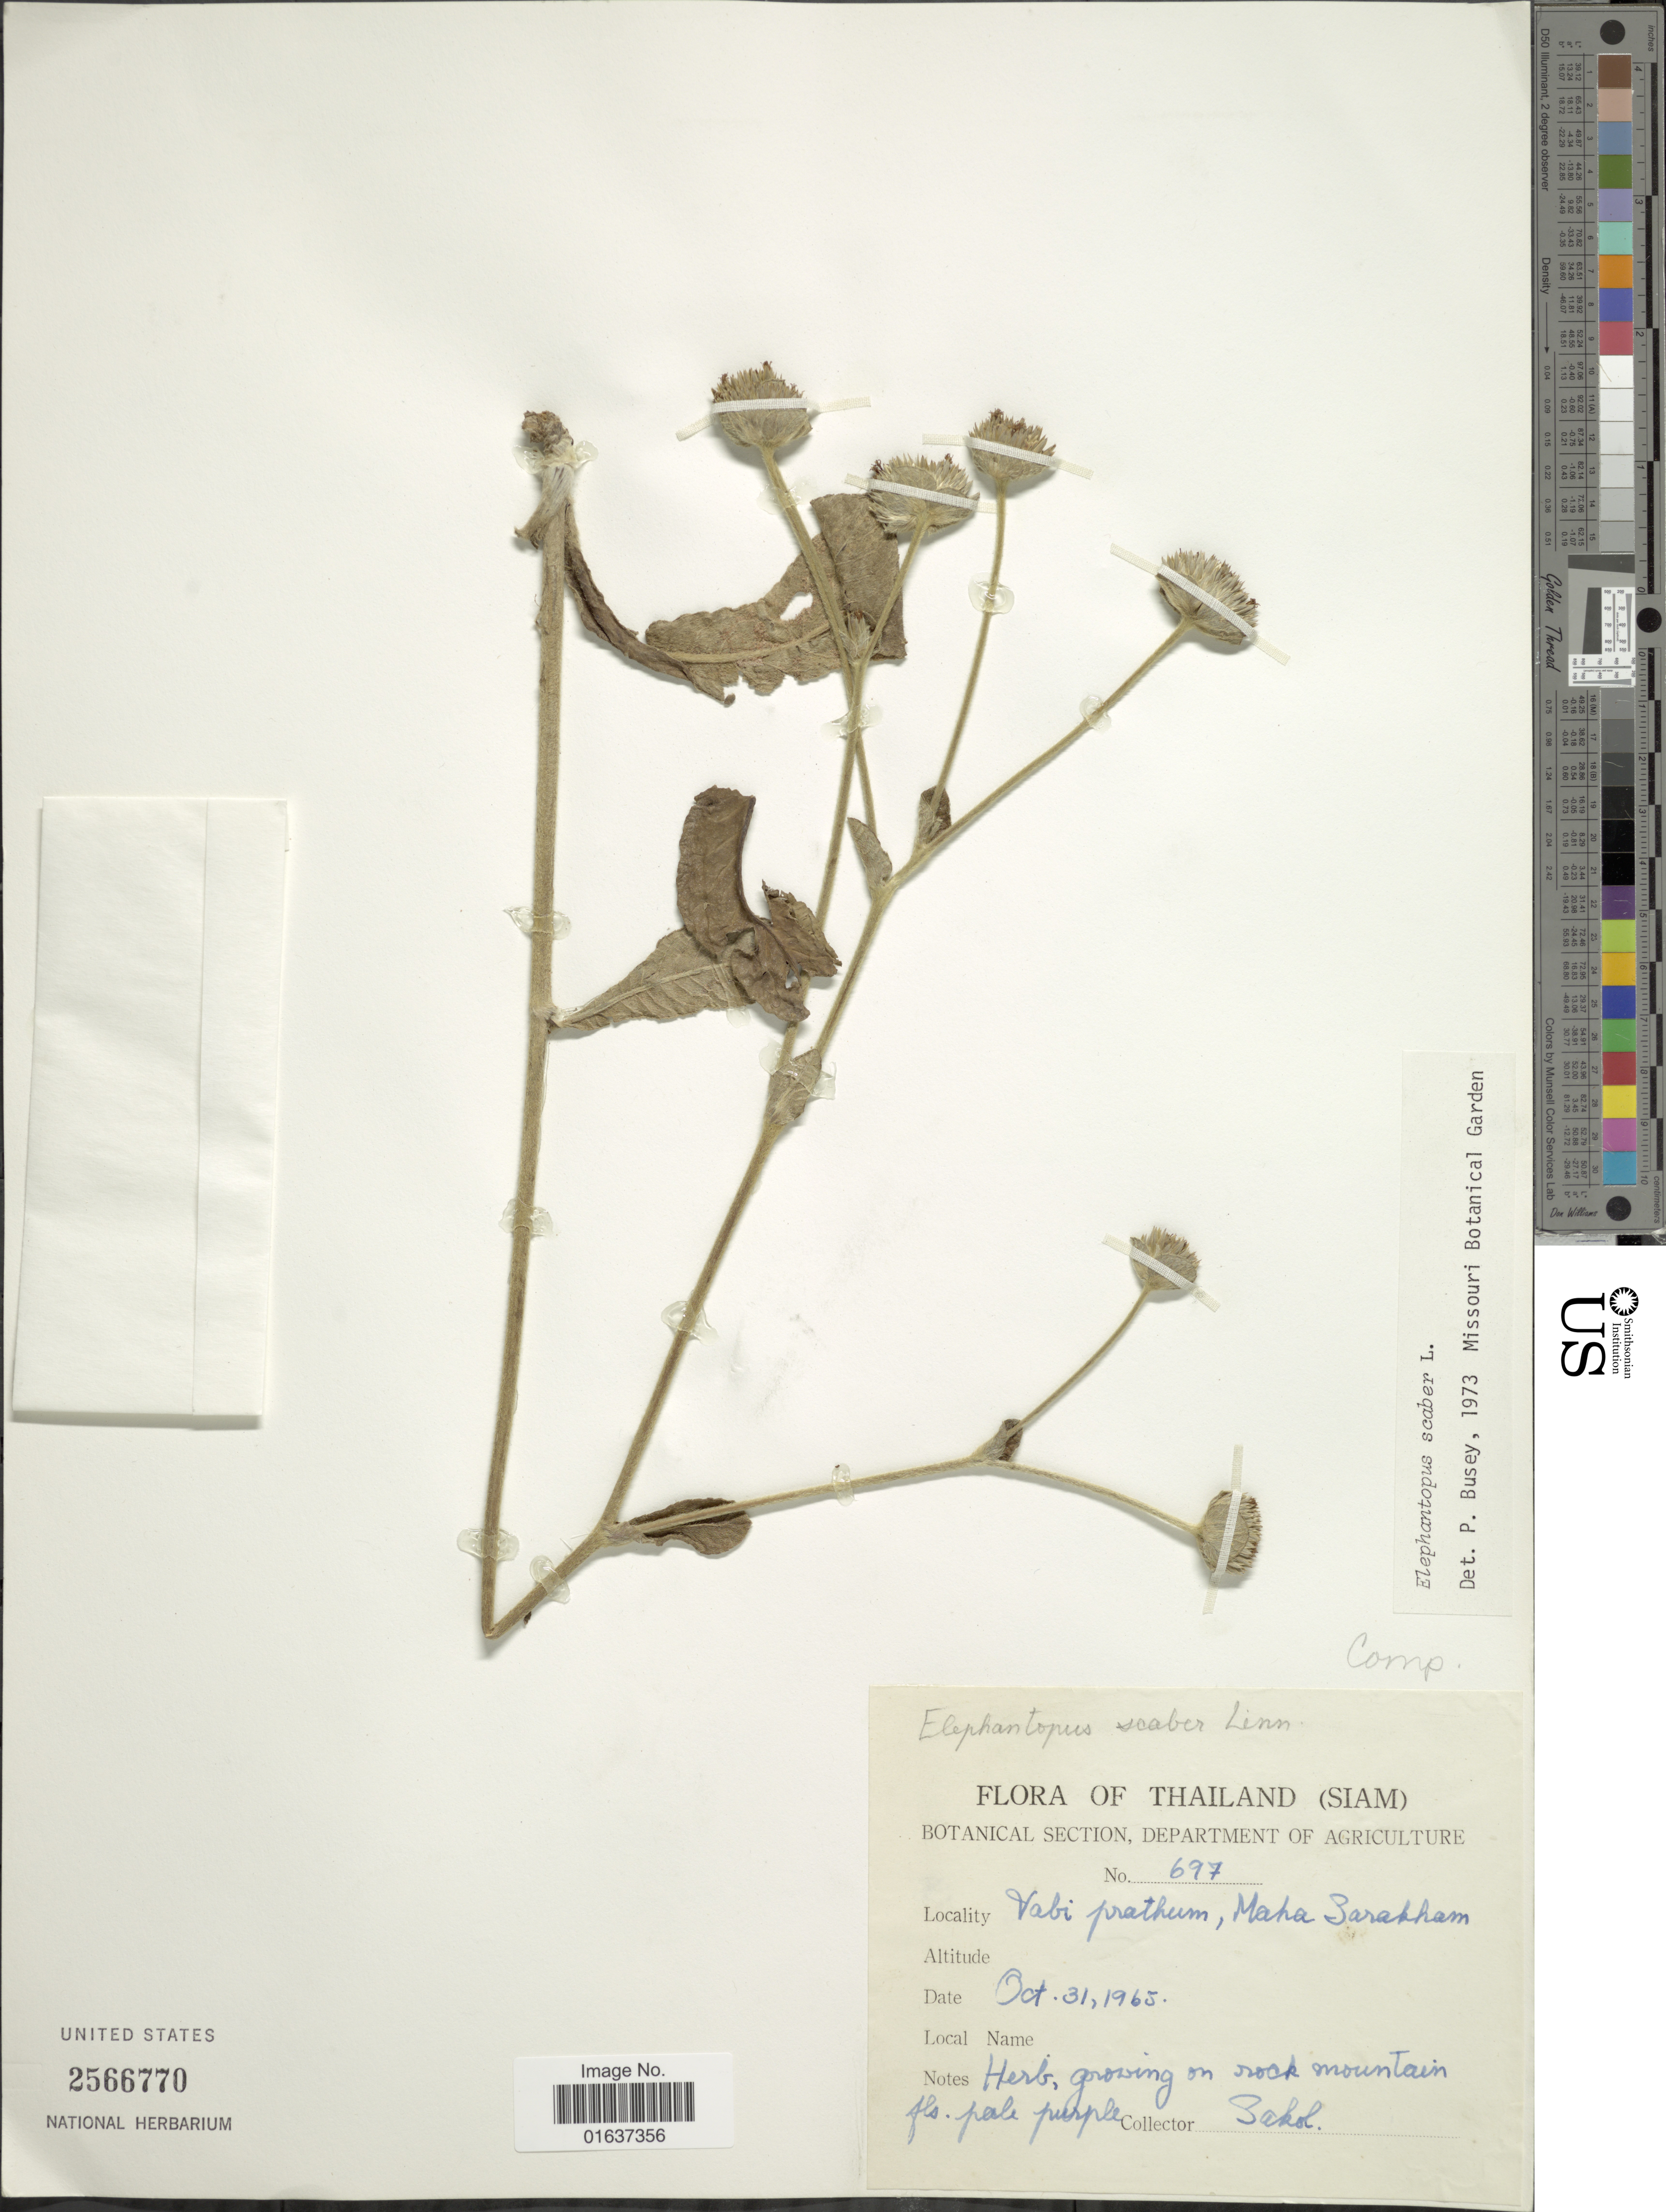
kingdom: Plantae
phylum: Tracheophyta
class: Magnoliopsida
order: Asterales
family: Asteraceae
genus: Elephantopus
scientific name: Elephantopus scaber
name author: L.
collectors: Sakol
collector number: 697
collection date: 1965-10-31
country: Thailand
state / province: Maha Sarakham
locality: Thailand (Siam), Vabi prathum. growing on rock mountain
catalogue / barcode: US 2566770